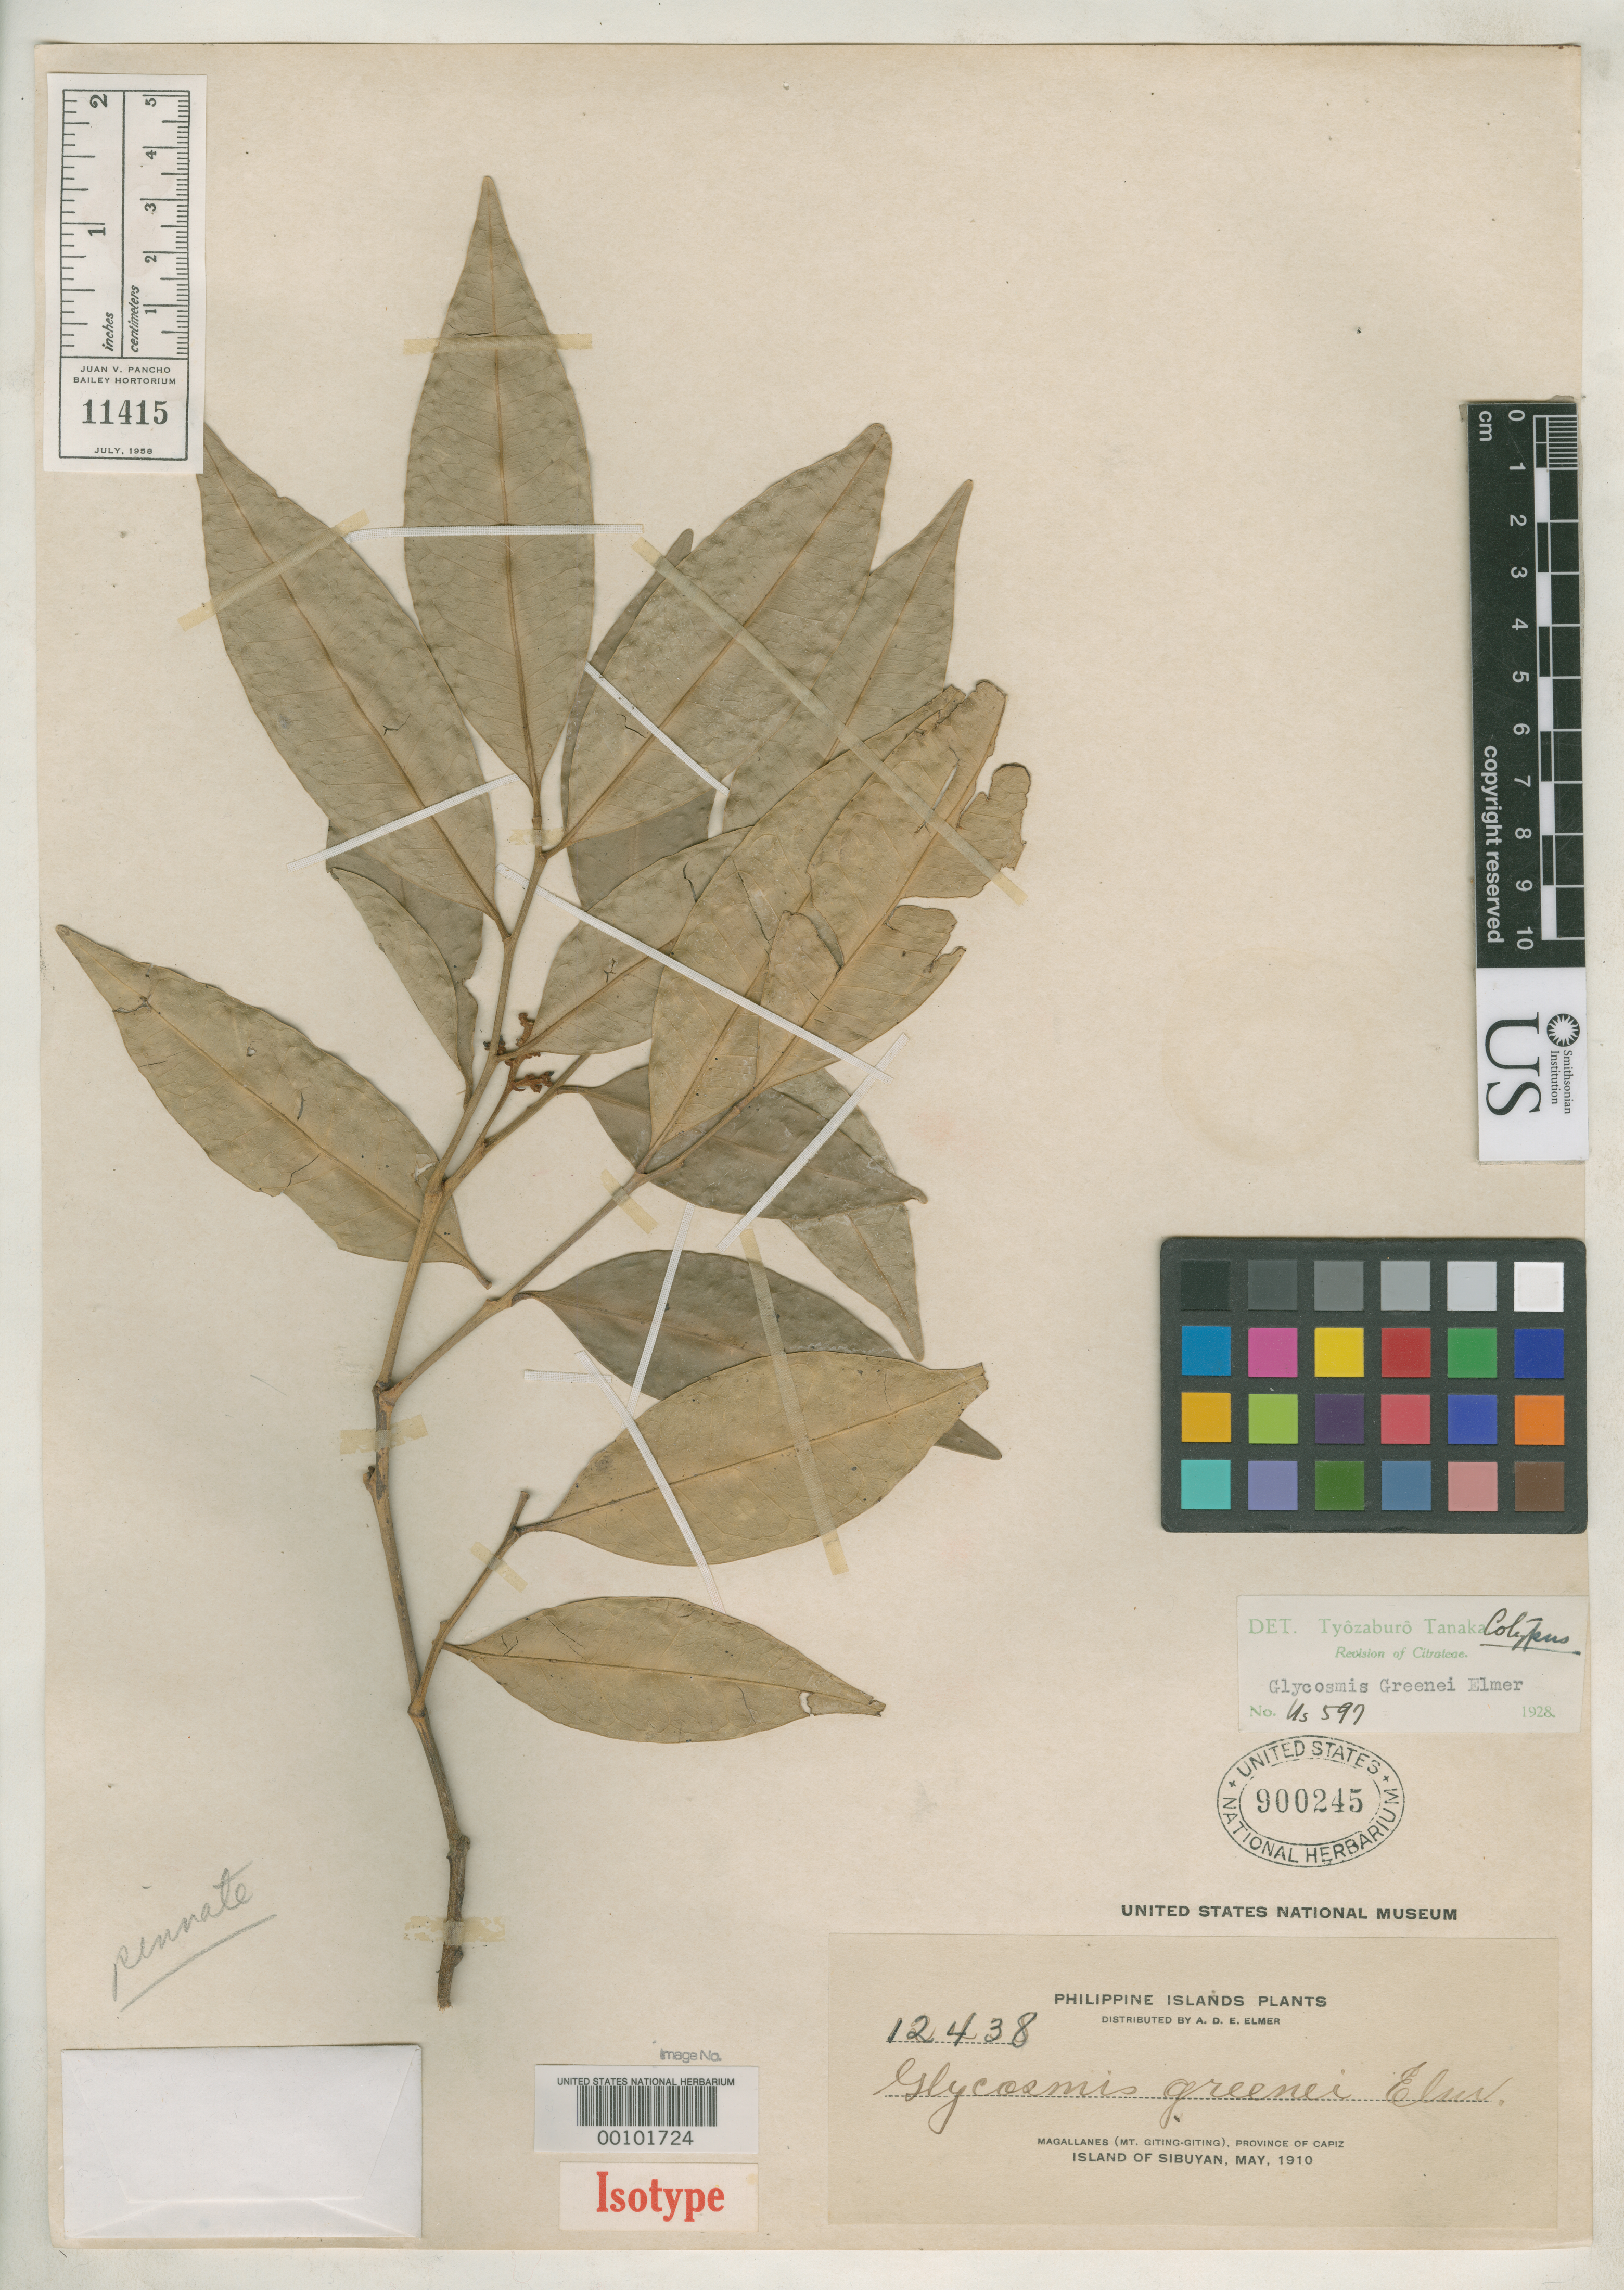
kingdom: Plantae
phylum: Tracheophyta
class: Magnoliopsida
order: Sapindales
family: Rutaceae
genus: Glycosmis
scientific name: Glycosmis greenei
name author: Elmer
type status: Isotype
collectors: A. D. E. Elmer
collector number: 12438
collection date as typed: May 1910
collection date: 1910-05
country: Philippines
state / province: Mimaropa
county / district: Romblon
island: Sibuyan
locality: Magallanes, Mt. Giting-Giting.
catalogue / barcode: US 900245